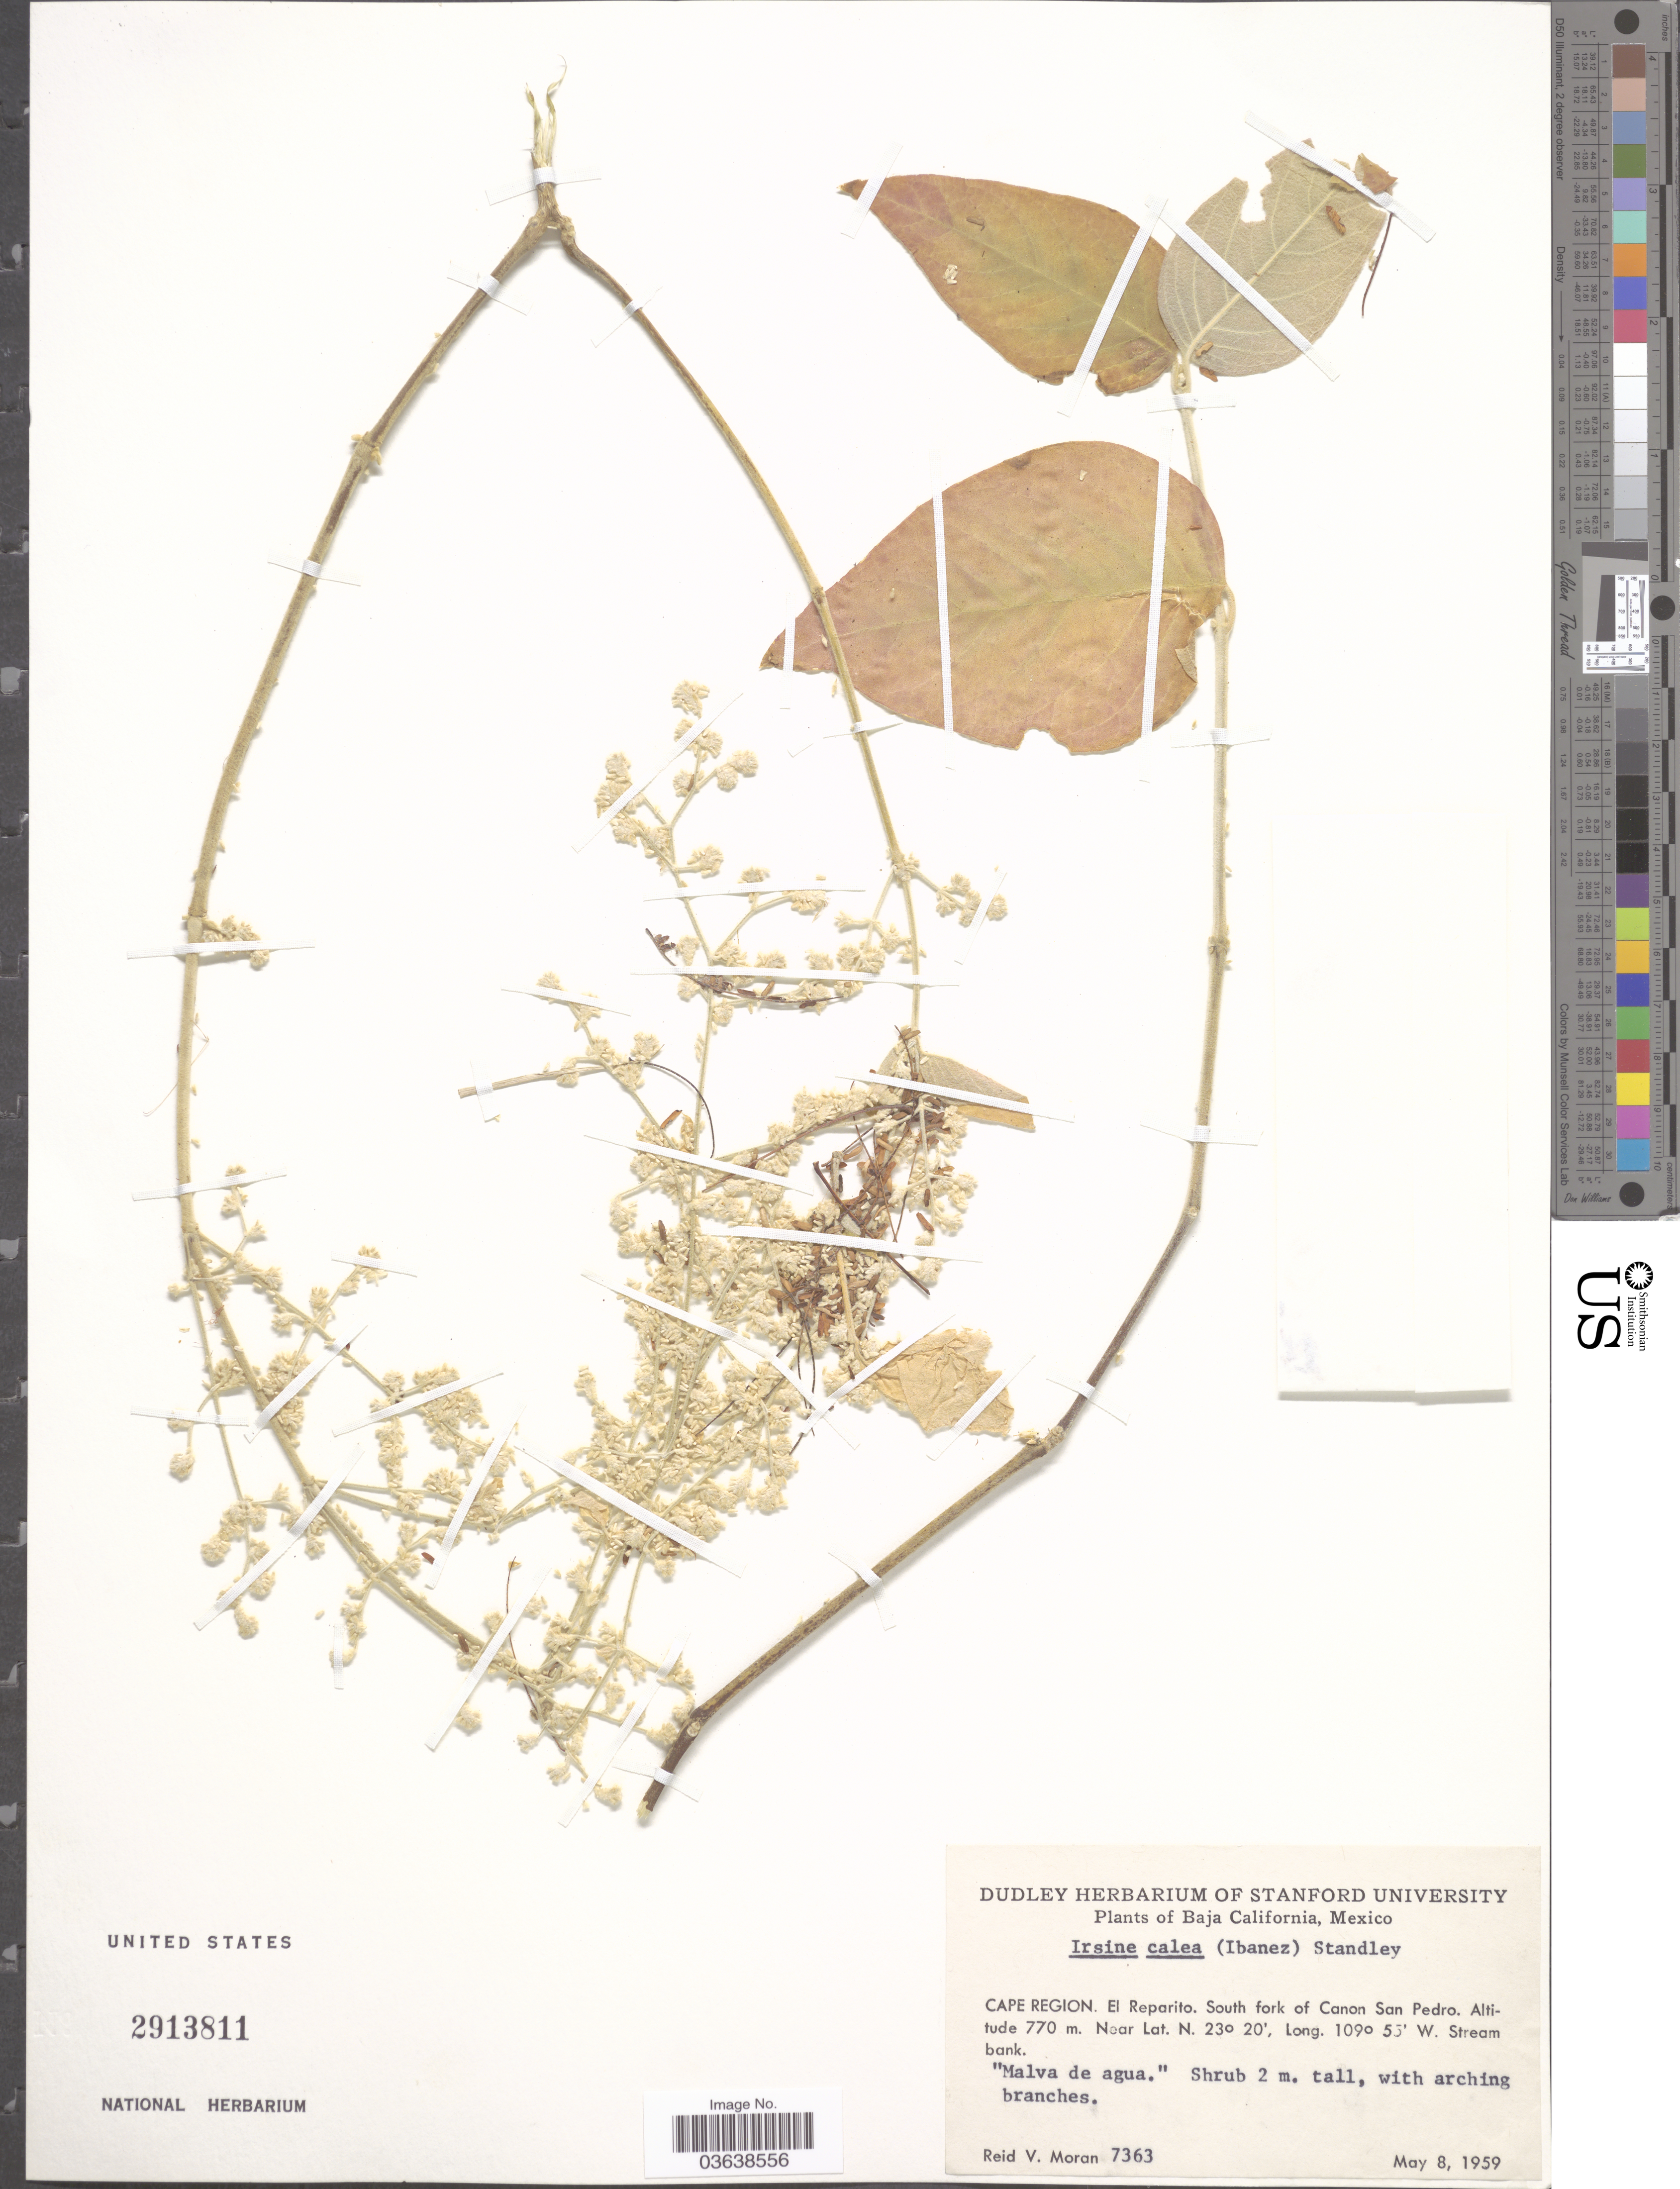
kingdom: Plantae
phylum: Tracheophyta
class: Magnoliopsida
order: Caryophyllales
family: Amaranthaceae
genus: Iresine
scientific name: Iresine calea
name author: (Ibáñez) Standl.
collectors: R. V. Moran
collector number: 7363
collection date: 1959-05-08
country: Mexico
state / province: Baja California Sur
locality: Cape Region. El Reparito. South fork of Canon San Pedro.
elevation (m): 770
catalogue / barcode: US 2913811